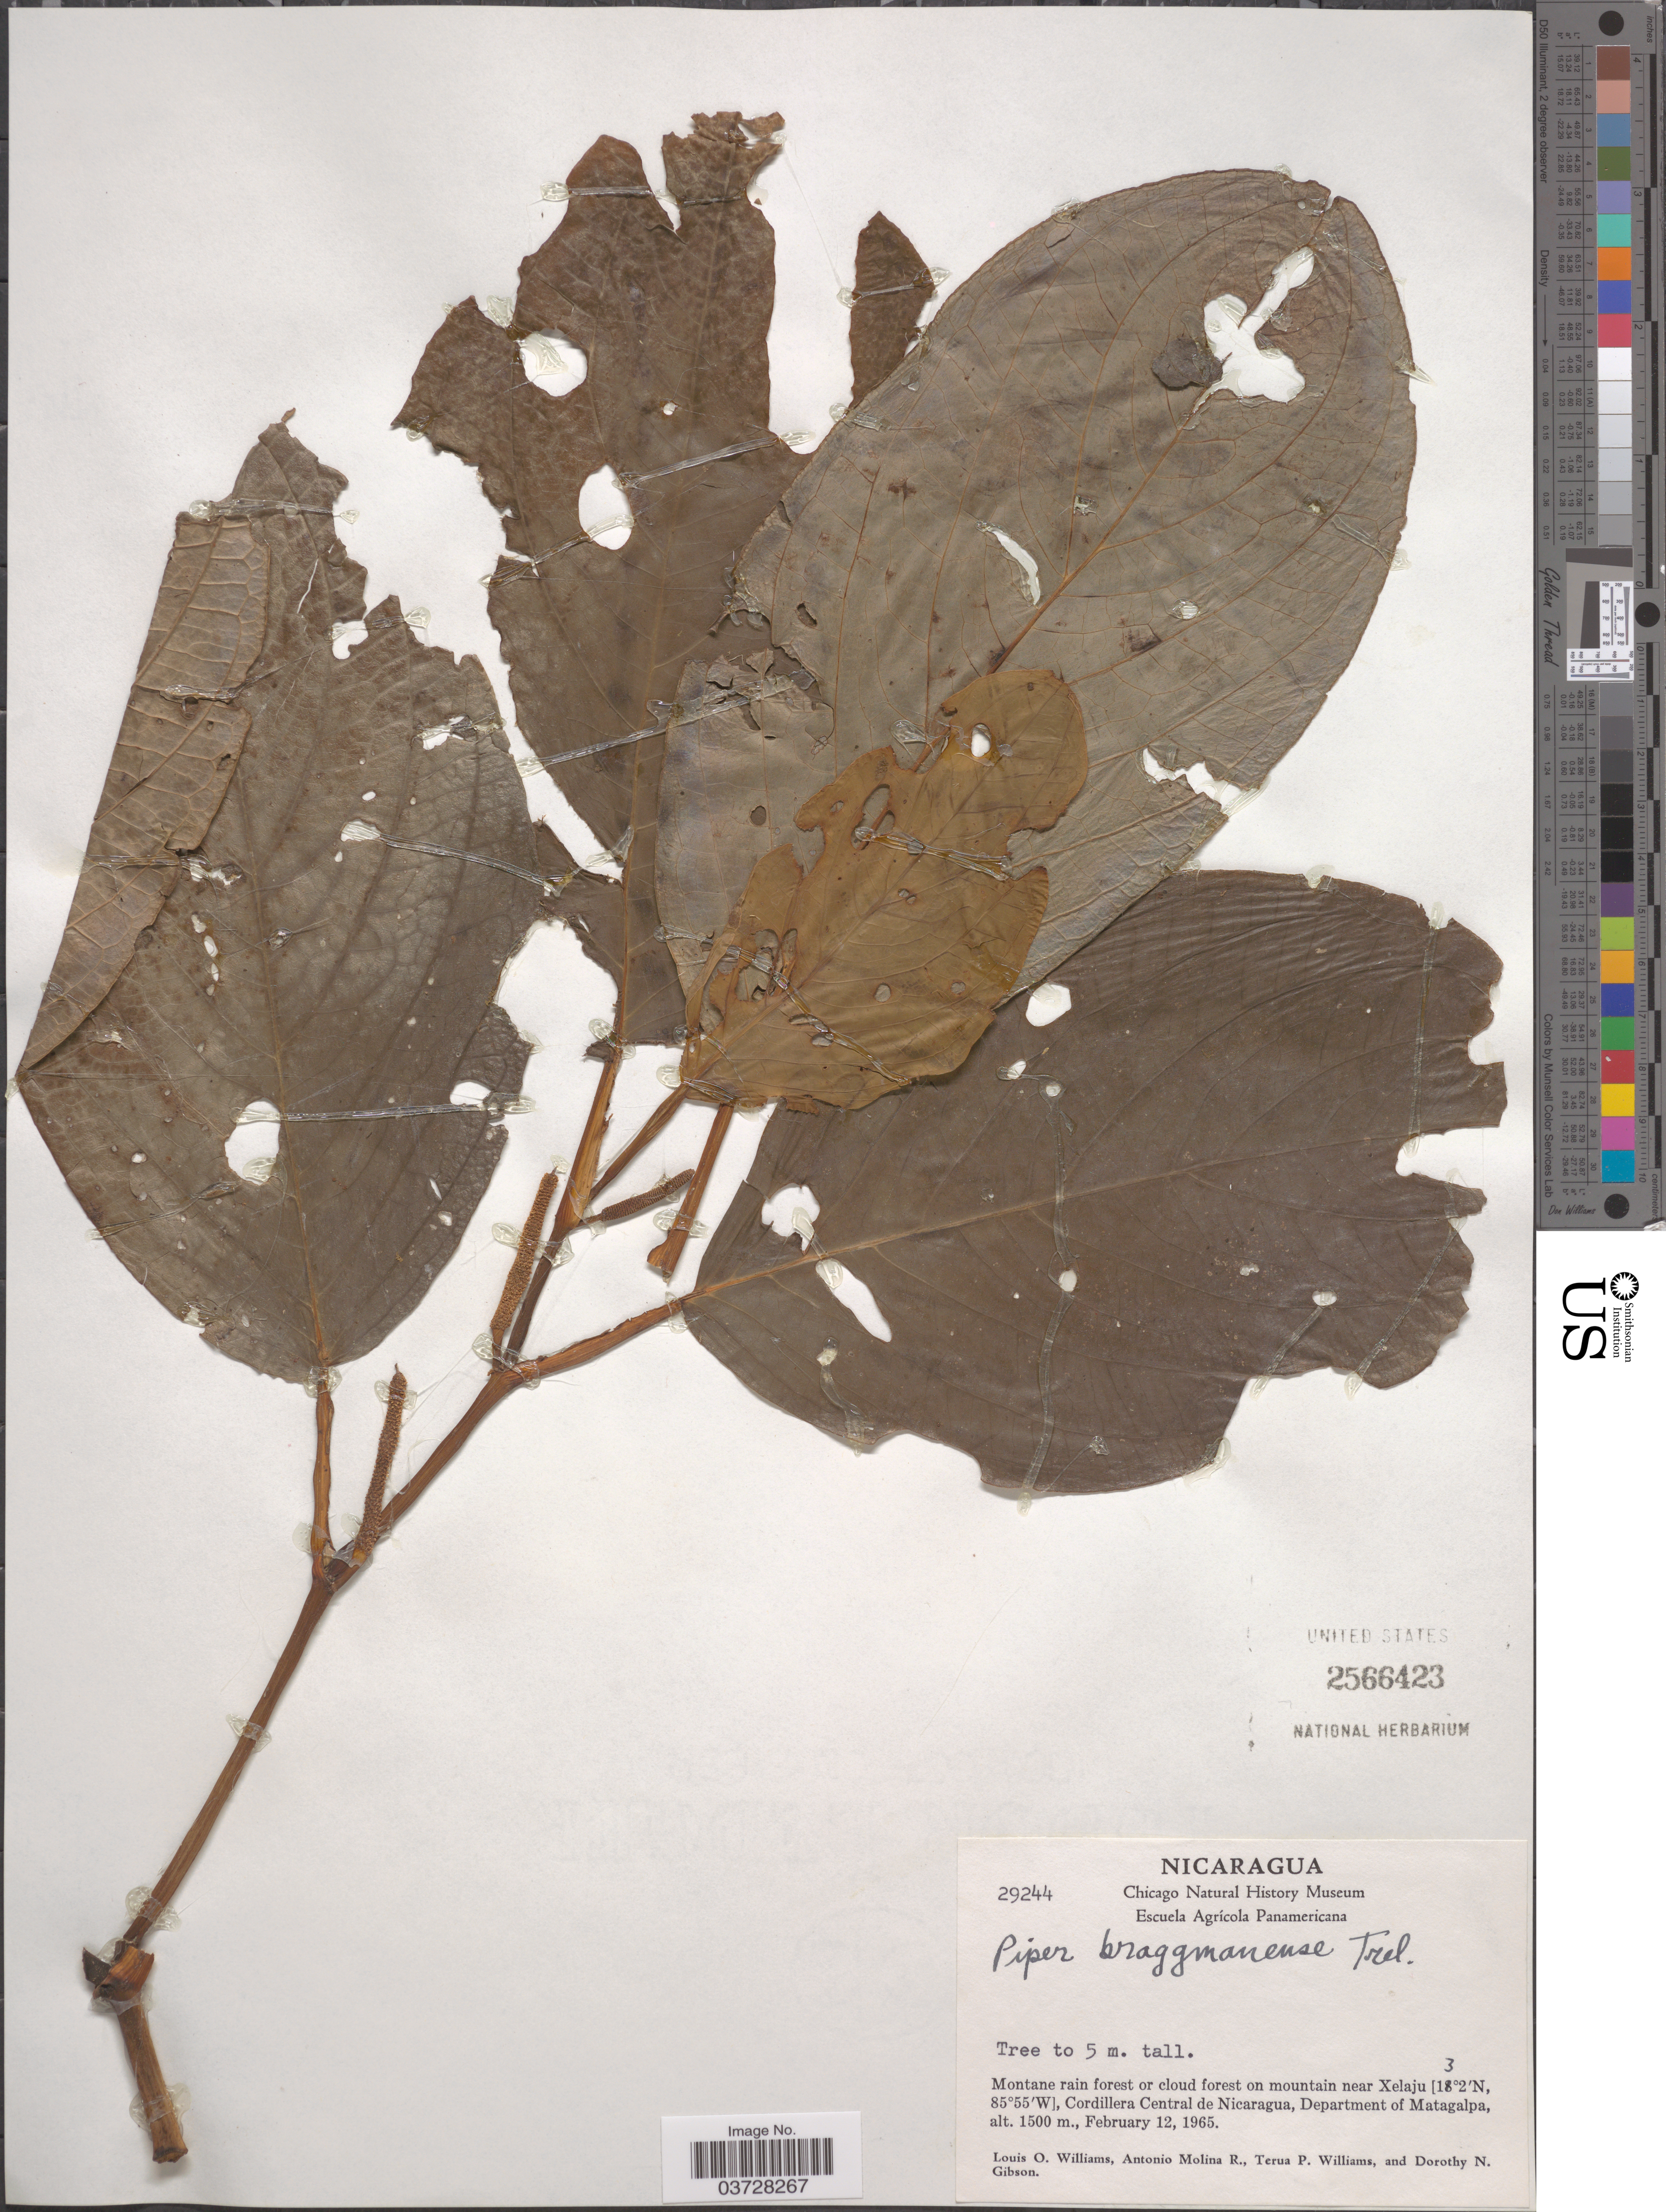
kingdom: Plantae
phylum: Tracheophyta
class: Magnoliopsida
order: Piperales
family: Piperaceae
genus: Piper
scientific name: Piper braggmanense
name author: Trel.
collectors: L. O. Williams, A. Molina R., T. Williams & D. N. Gibson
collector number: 29244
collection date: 1965-02-12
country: Nicaragua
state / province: Matagalpa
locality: Near Xelaju, Cordillera Central de Nicaragua, Department of Matagalpa.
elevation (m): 1500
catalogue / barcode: US 2566423